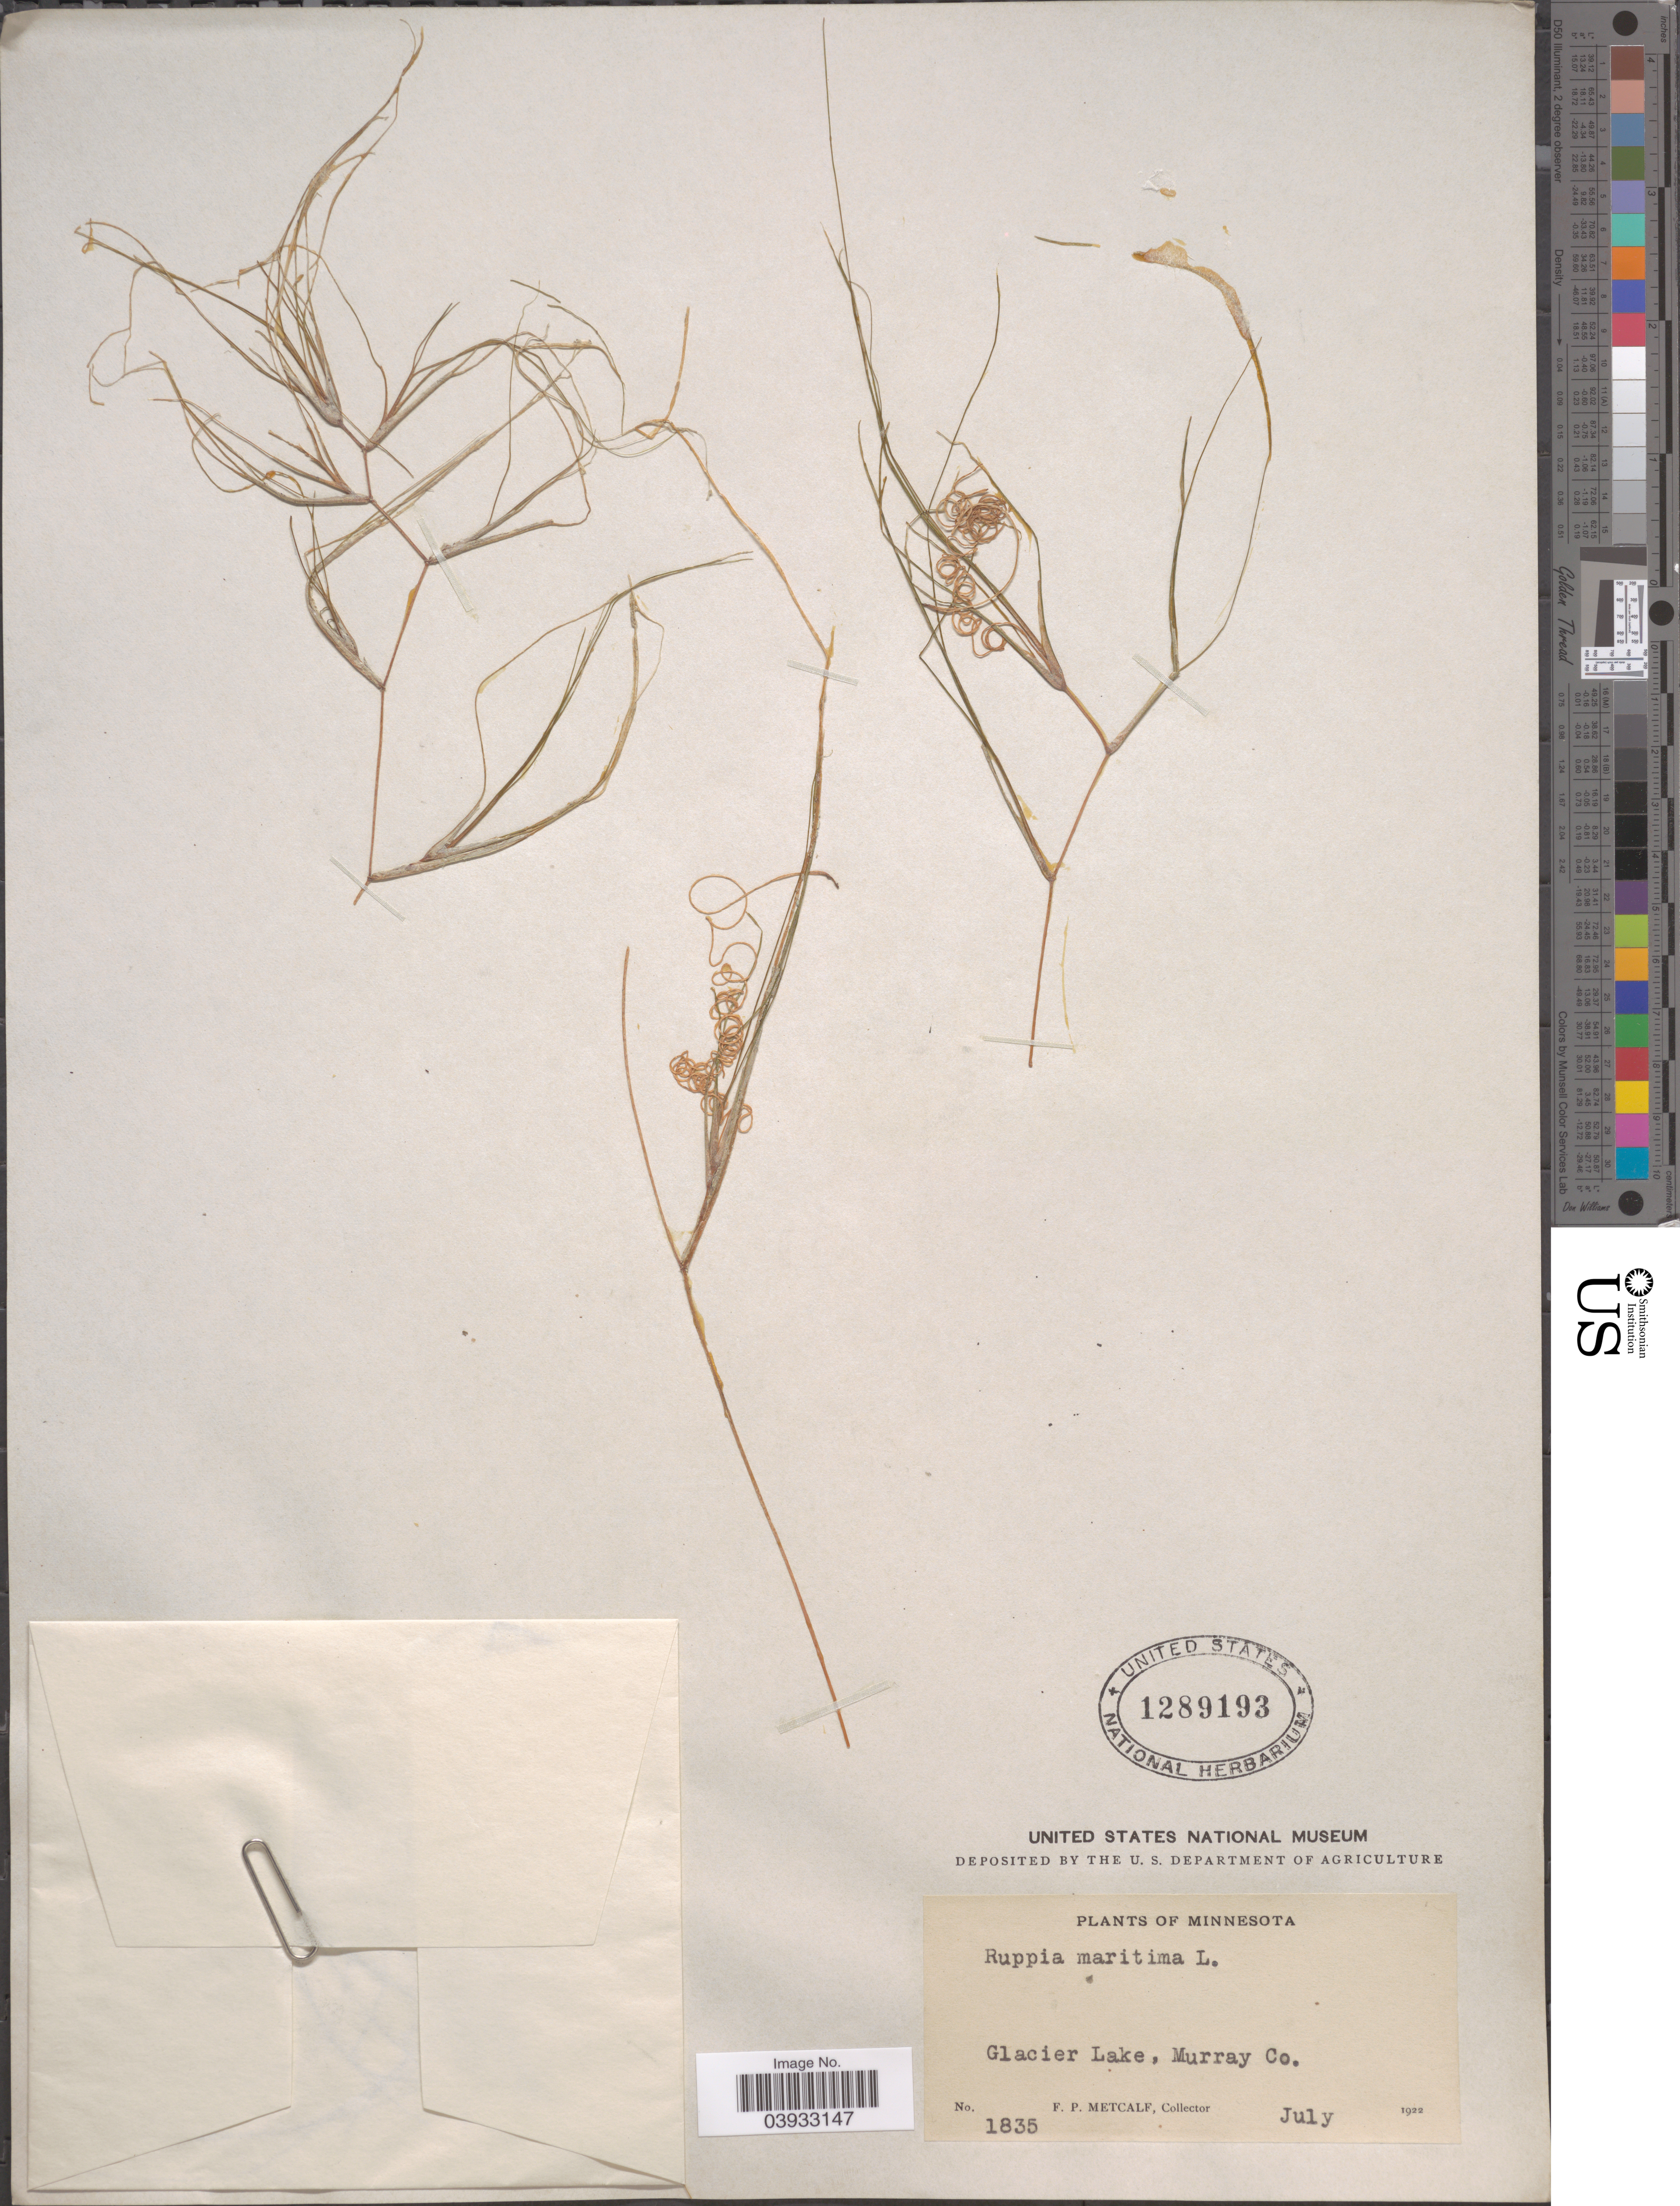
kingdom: Plantae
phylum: Tracheophyta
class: Liliopsida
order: Alismatales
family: Ruppiaceae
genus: Ruppia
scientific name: Ruppia maritima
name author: L.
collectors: F. Metcalf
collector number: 1835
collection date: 1922-07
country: United States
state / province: Minnesota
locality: Glacier Lake, Murray Co.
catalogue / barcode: US 1289193